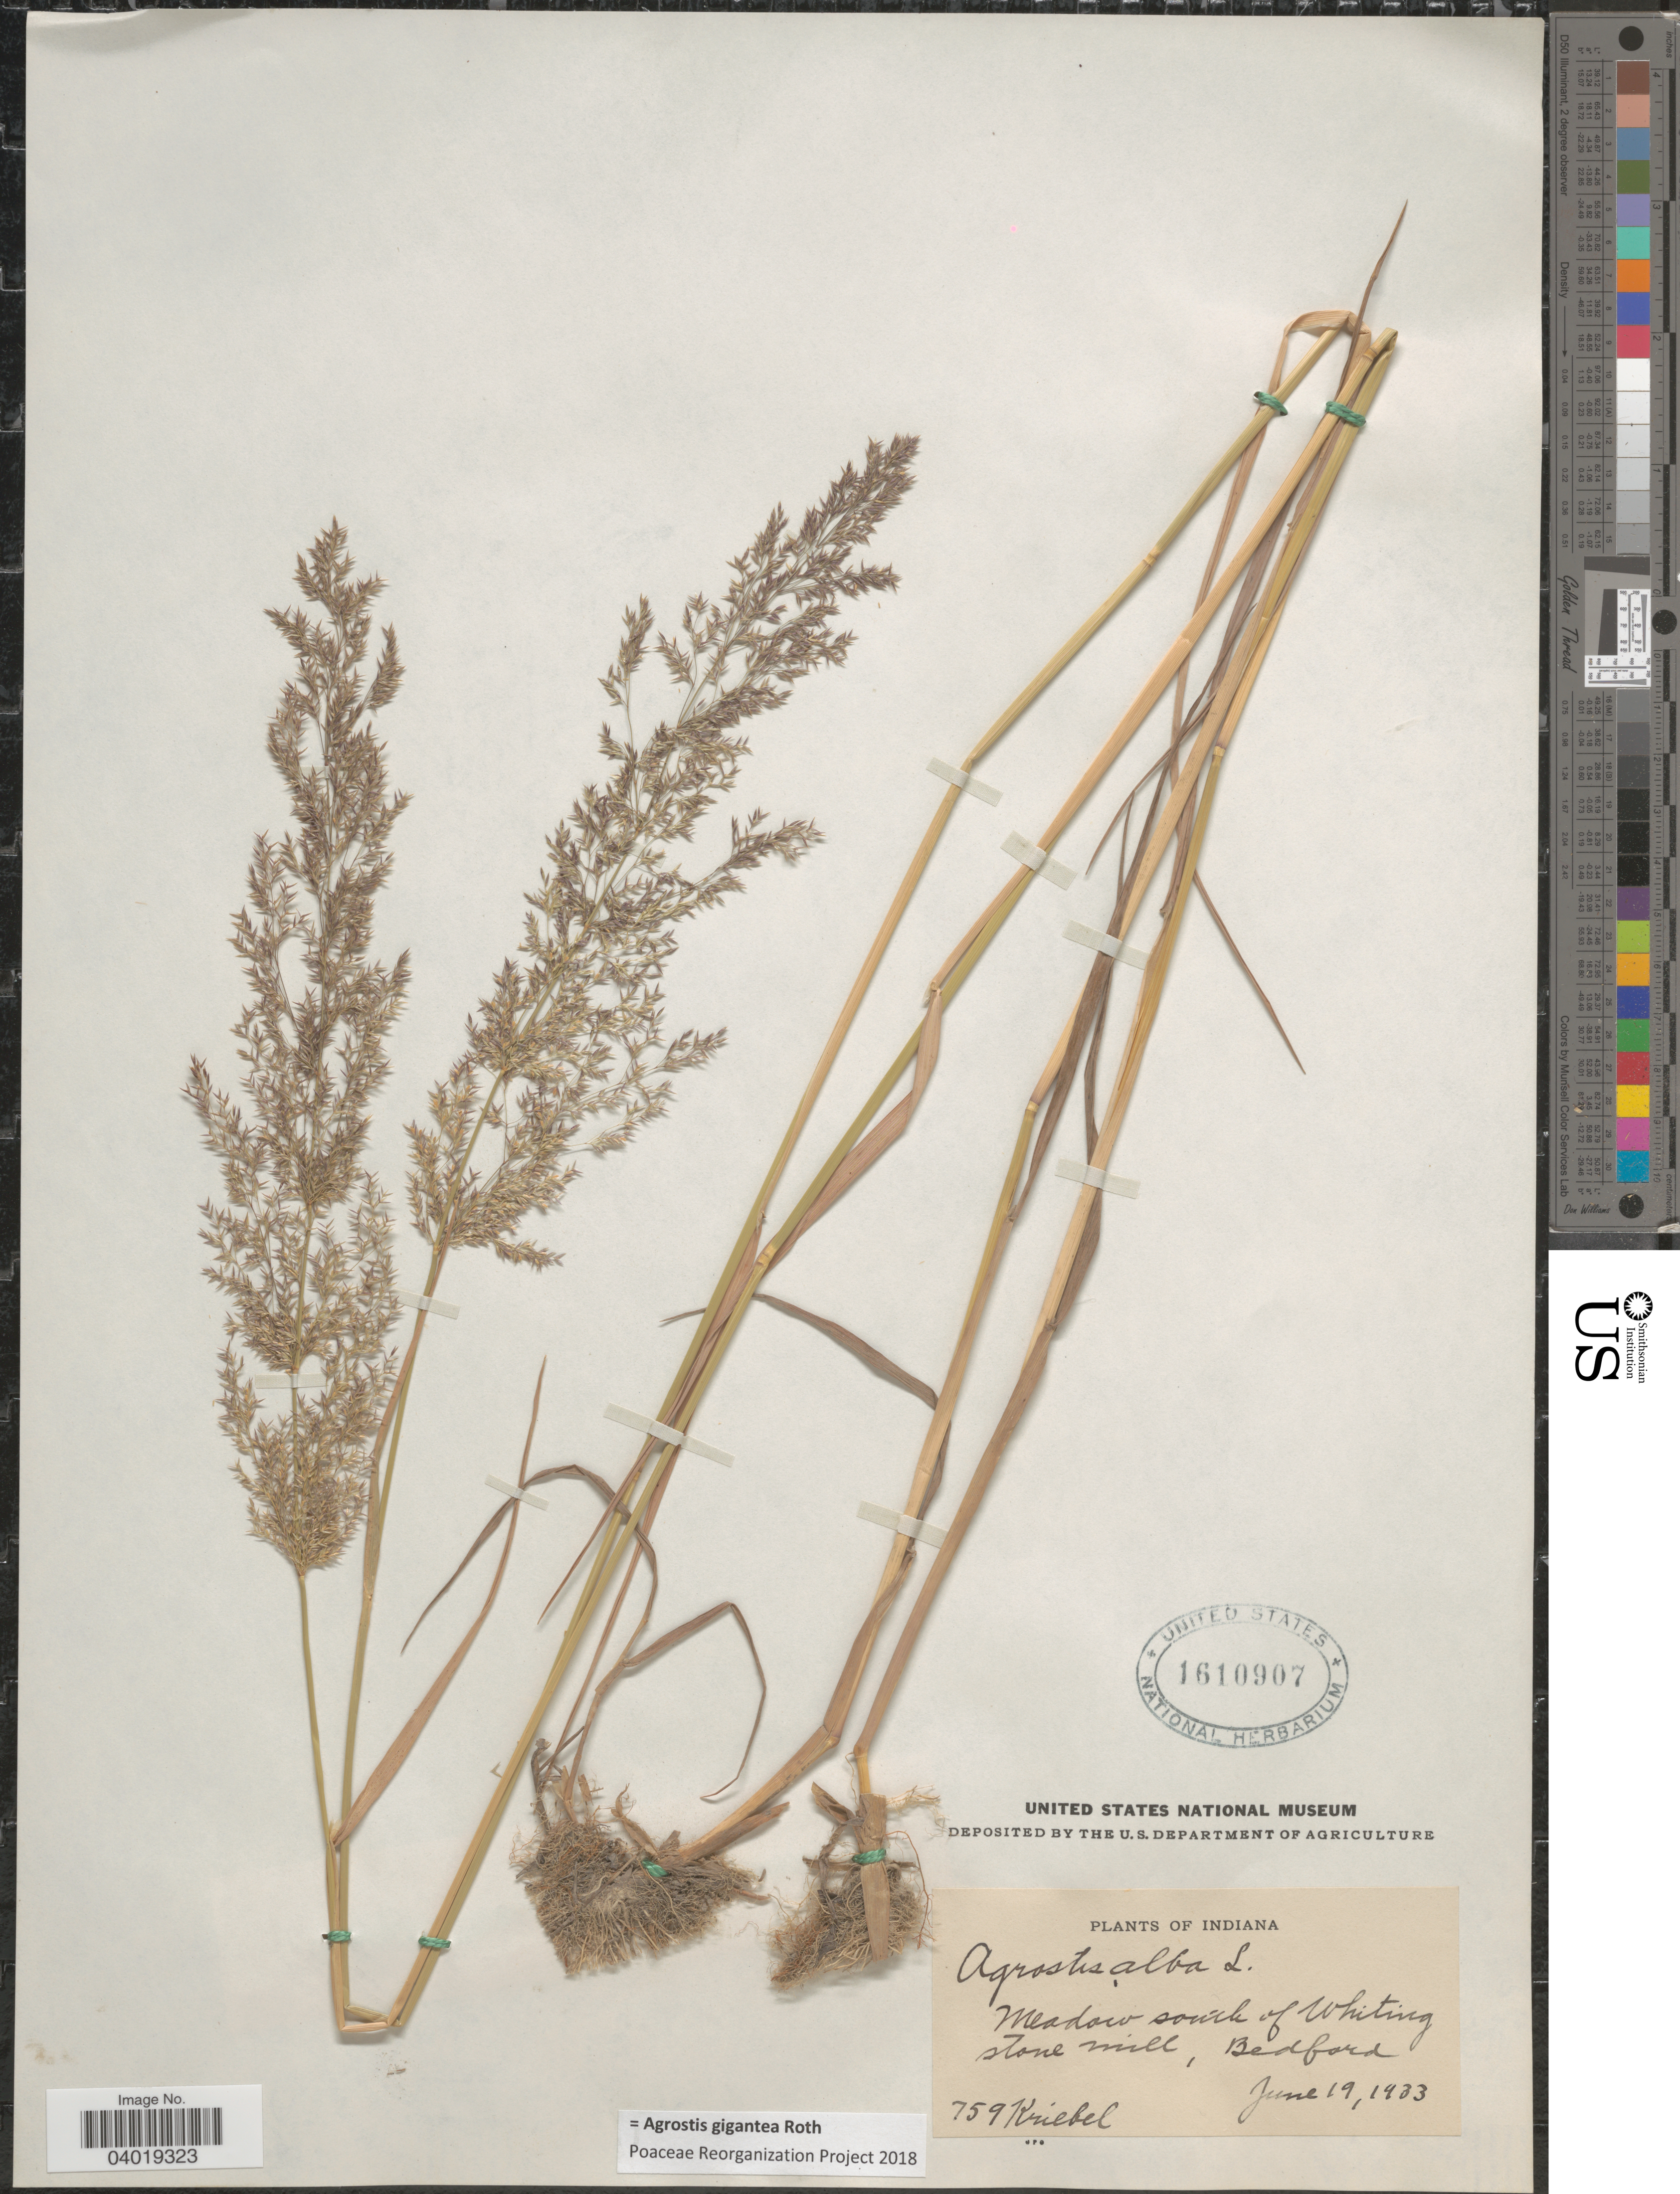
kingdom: Plantae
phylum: Tracheophyta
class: Liliopsida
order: Poales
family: Poaceae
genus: Agrostis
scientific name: Agrostis gigantea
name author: Roth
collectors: Kriebel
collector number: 759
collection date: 1933-06-19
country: United States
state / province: Indiana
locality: Meadow south of Whiting stone mill, Bedford.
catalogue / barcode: US 1610907